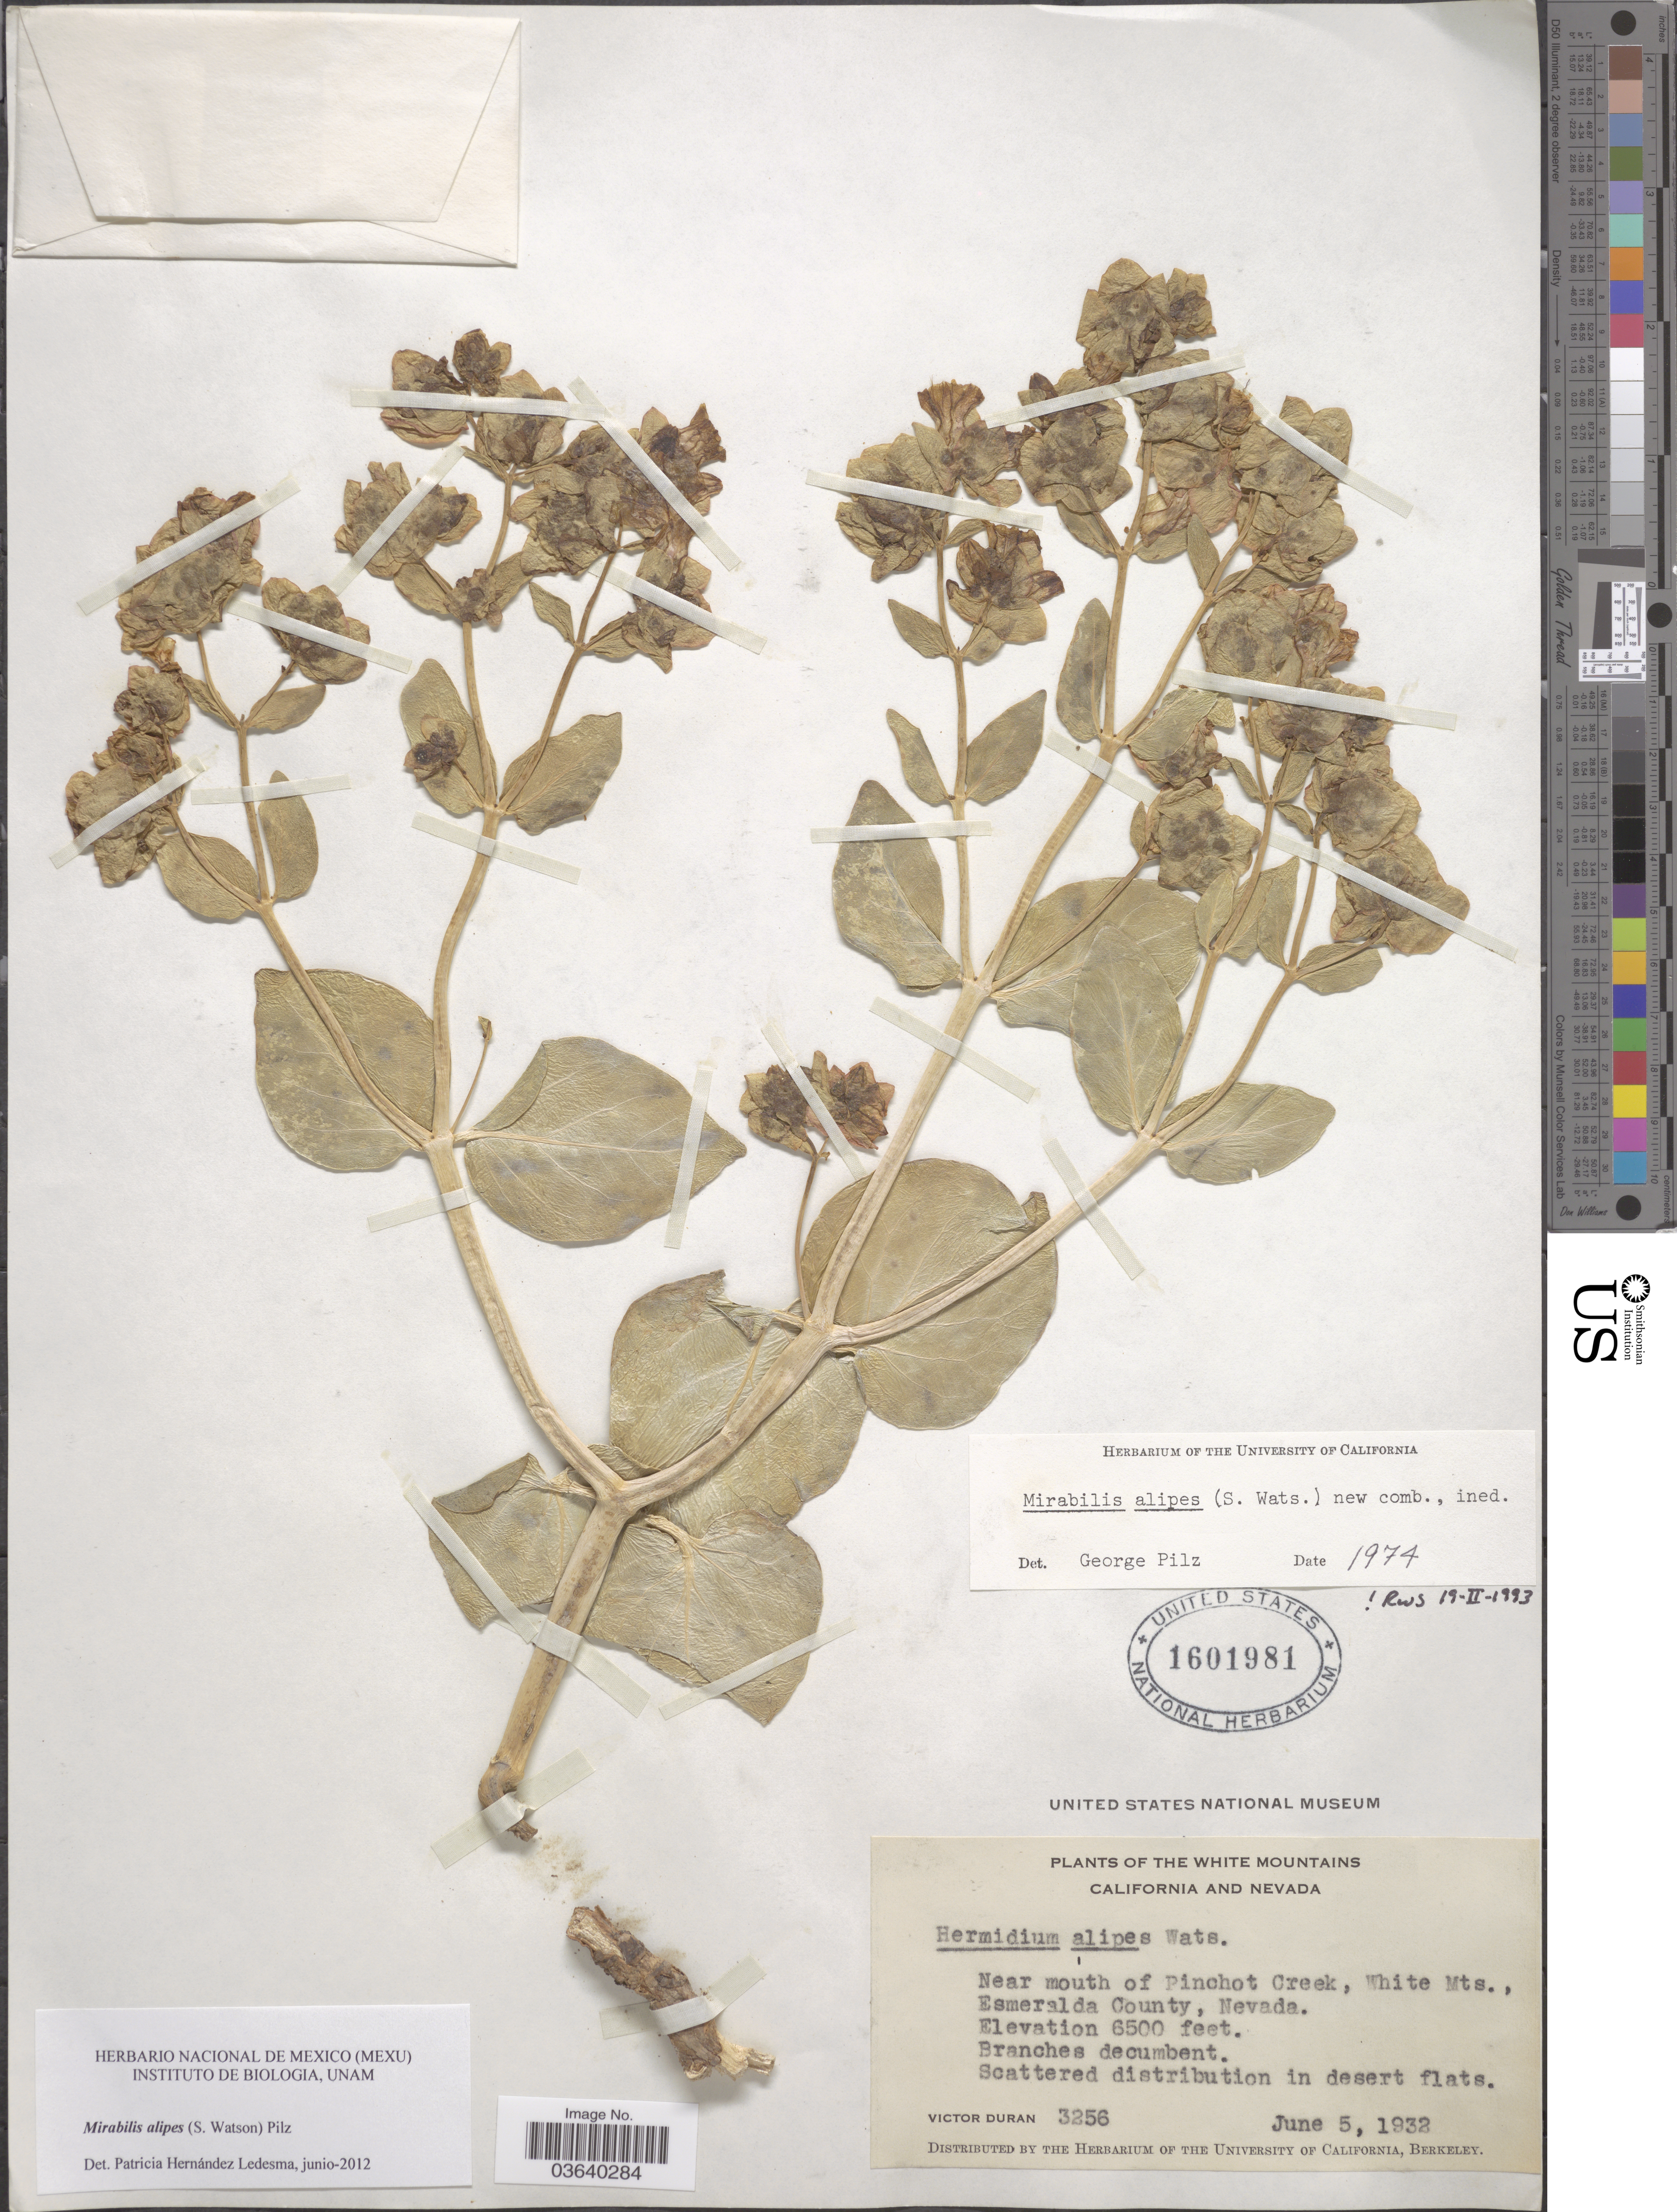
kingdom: Plantae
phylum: Tracheophyta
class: Magnoliopsida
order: Caryophyllales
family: Nyctaginaceae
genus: Mirabilis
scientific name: Mirabilis alipes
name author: (S. Watson) Pilz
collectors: V. Duran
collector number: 3256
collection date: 1932-06-05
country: United States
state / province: Nevada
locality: The White Mountains. Near mouth of Pinchot Creek, White Mts., Esmeralda County.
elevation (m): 1981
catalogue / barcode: US 1601981